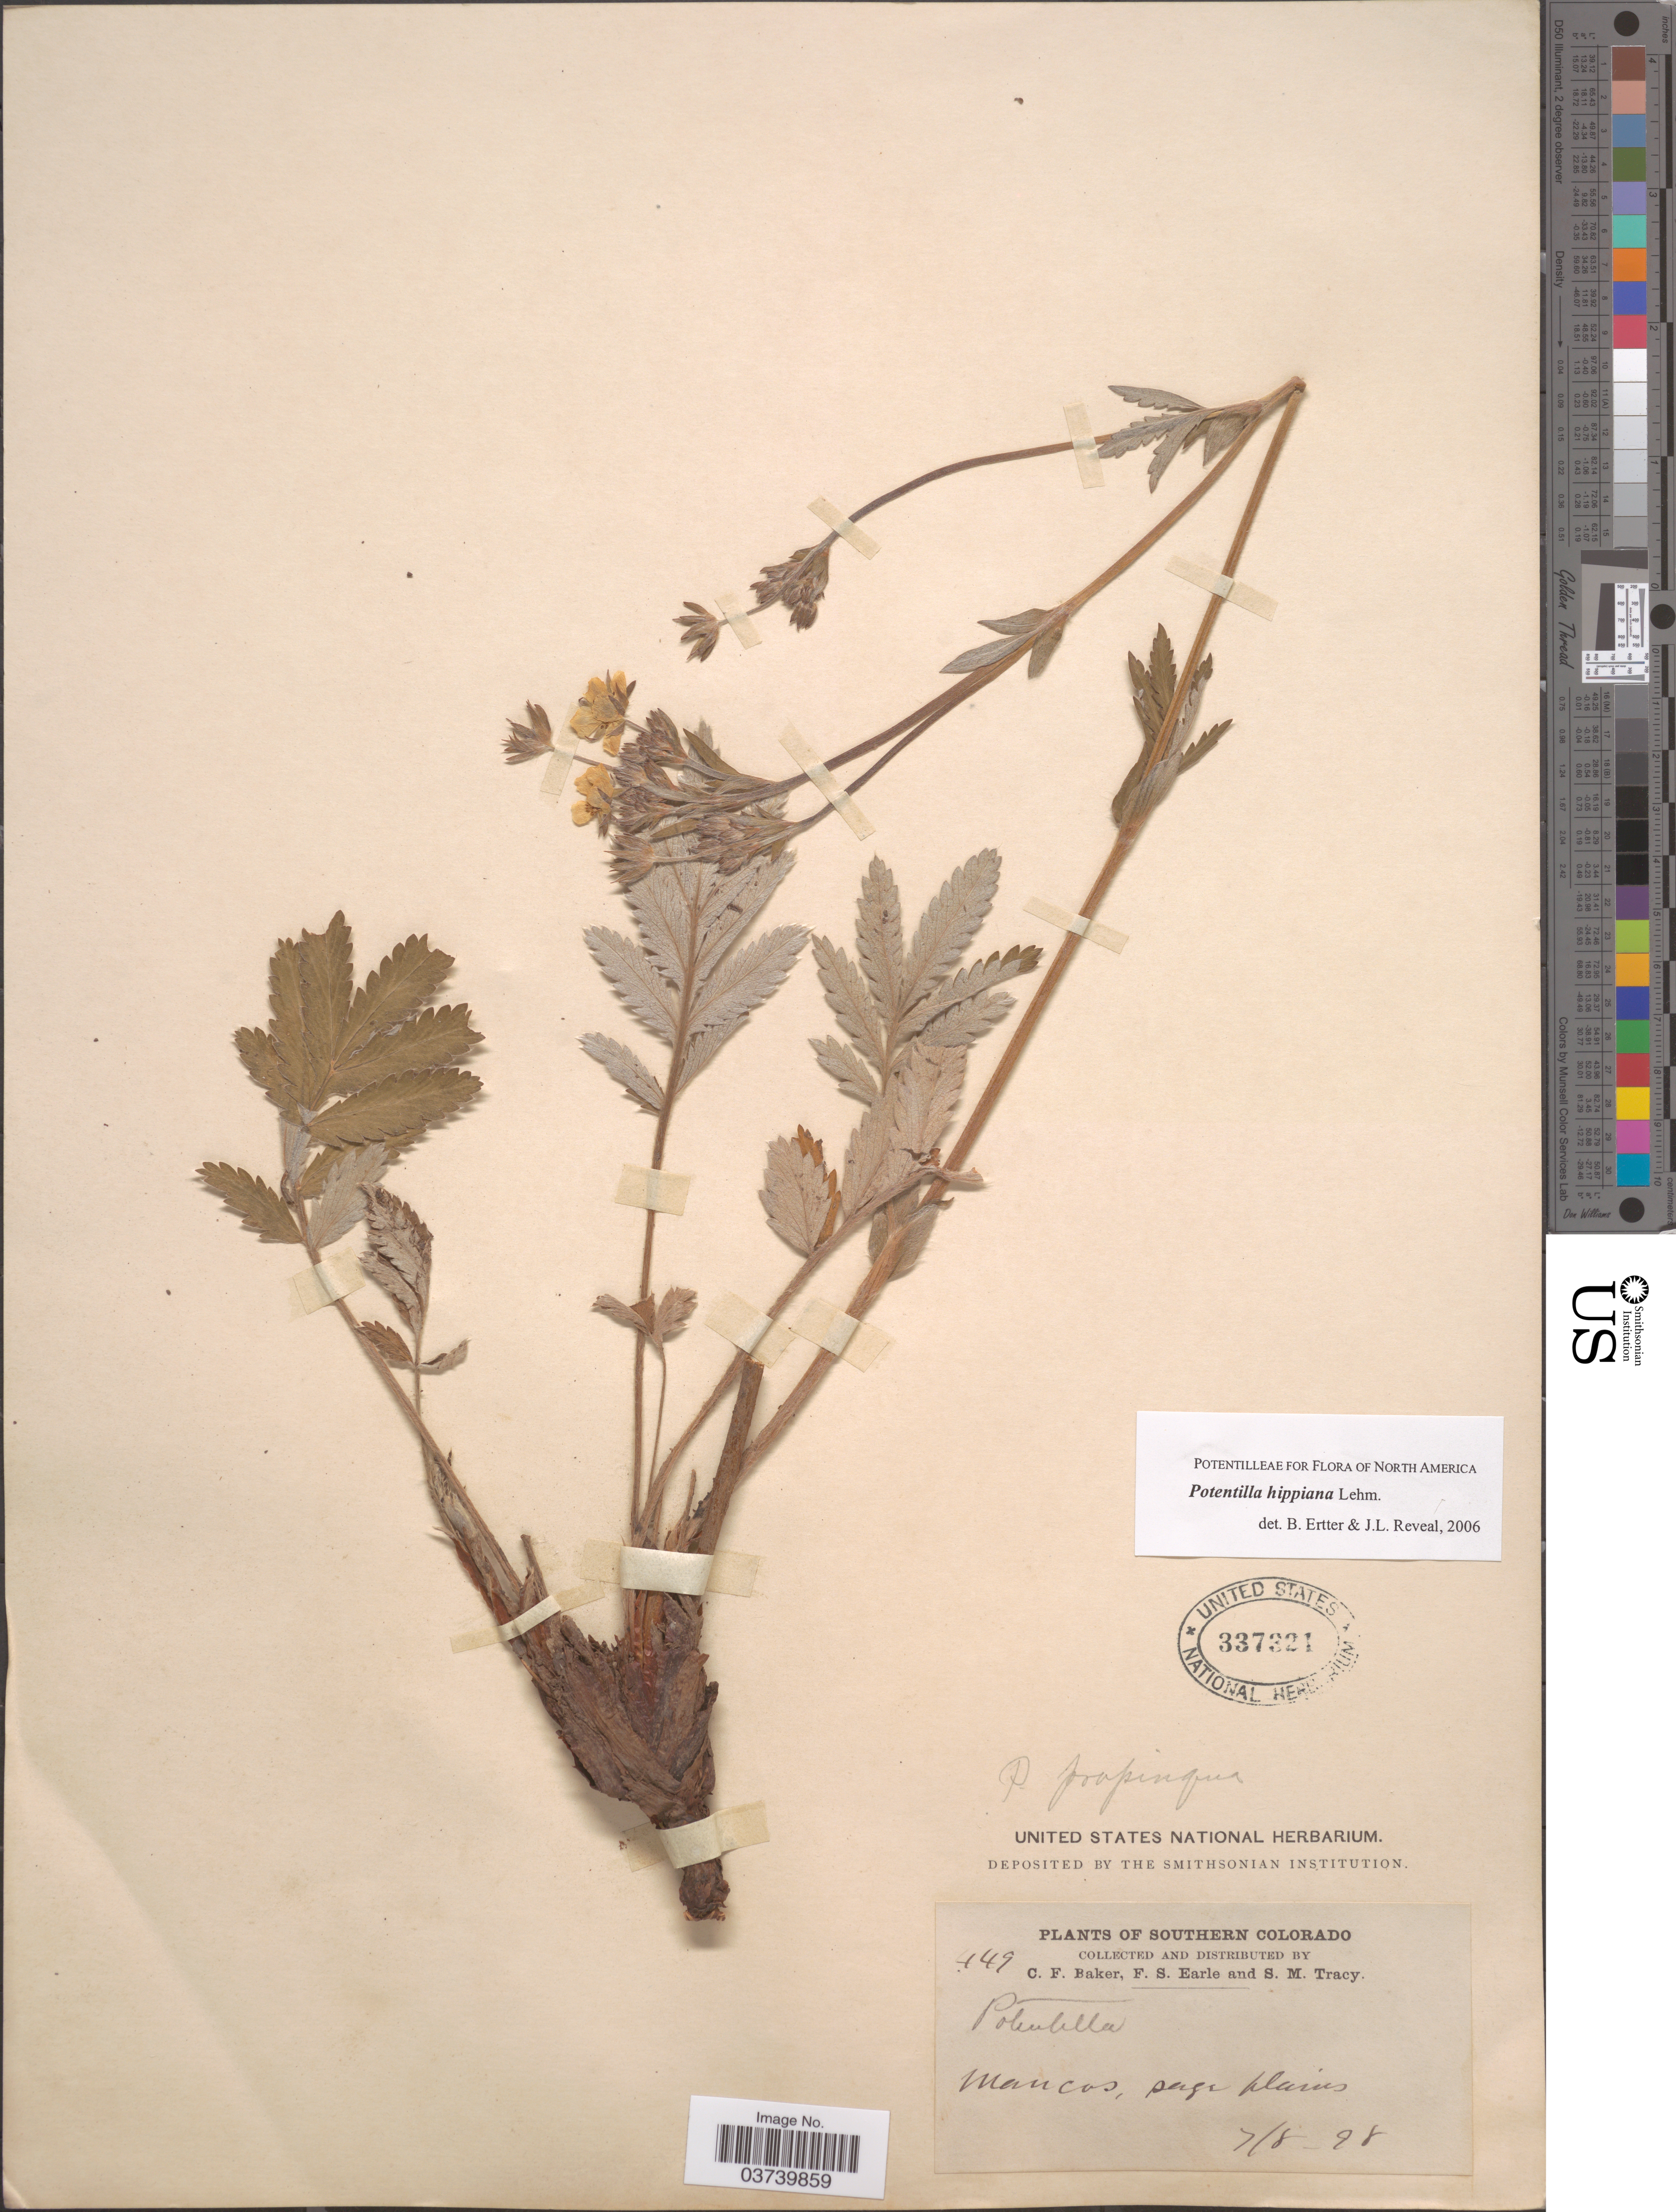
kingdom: Plantae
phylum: Tracheophyta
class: Magnoliopsida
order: Rosales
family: Rosaceae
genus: Potentilla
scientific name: Potentilla hippiana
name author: Lehm.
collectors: C. F. Baker, F. S. Earle & S. M. Tracy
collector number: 449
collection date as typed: Transcribed d/m/y: 8/7/98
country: United States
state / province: Colorado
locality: Southern Colorado. Mancos, sage plains.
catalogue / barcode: US 337321